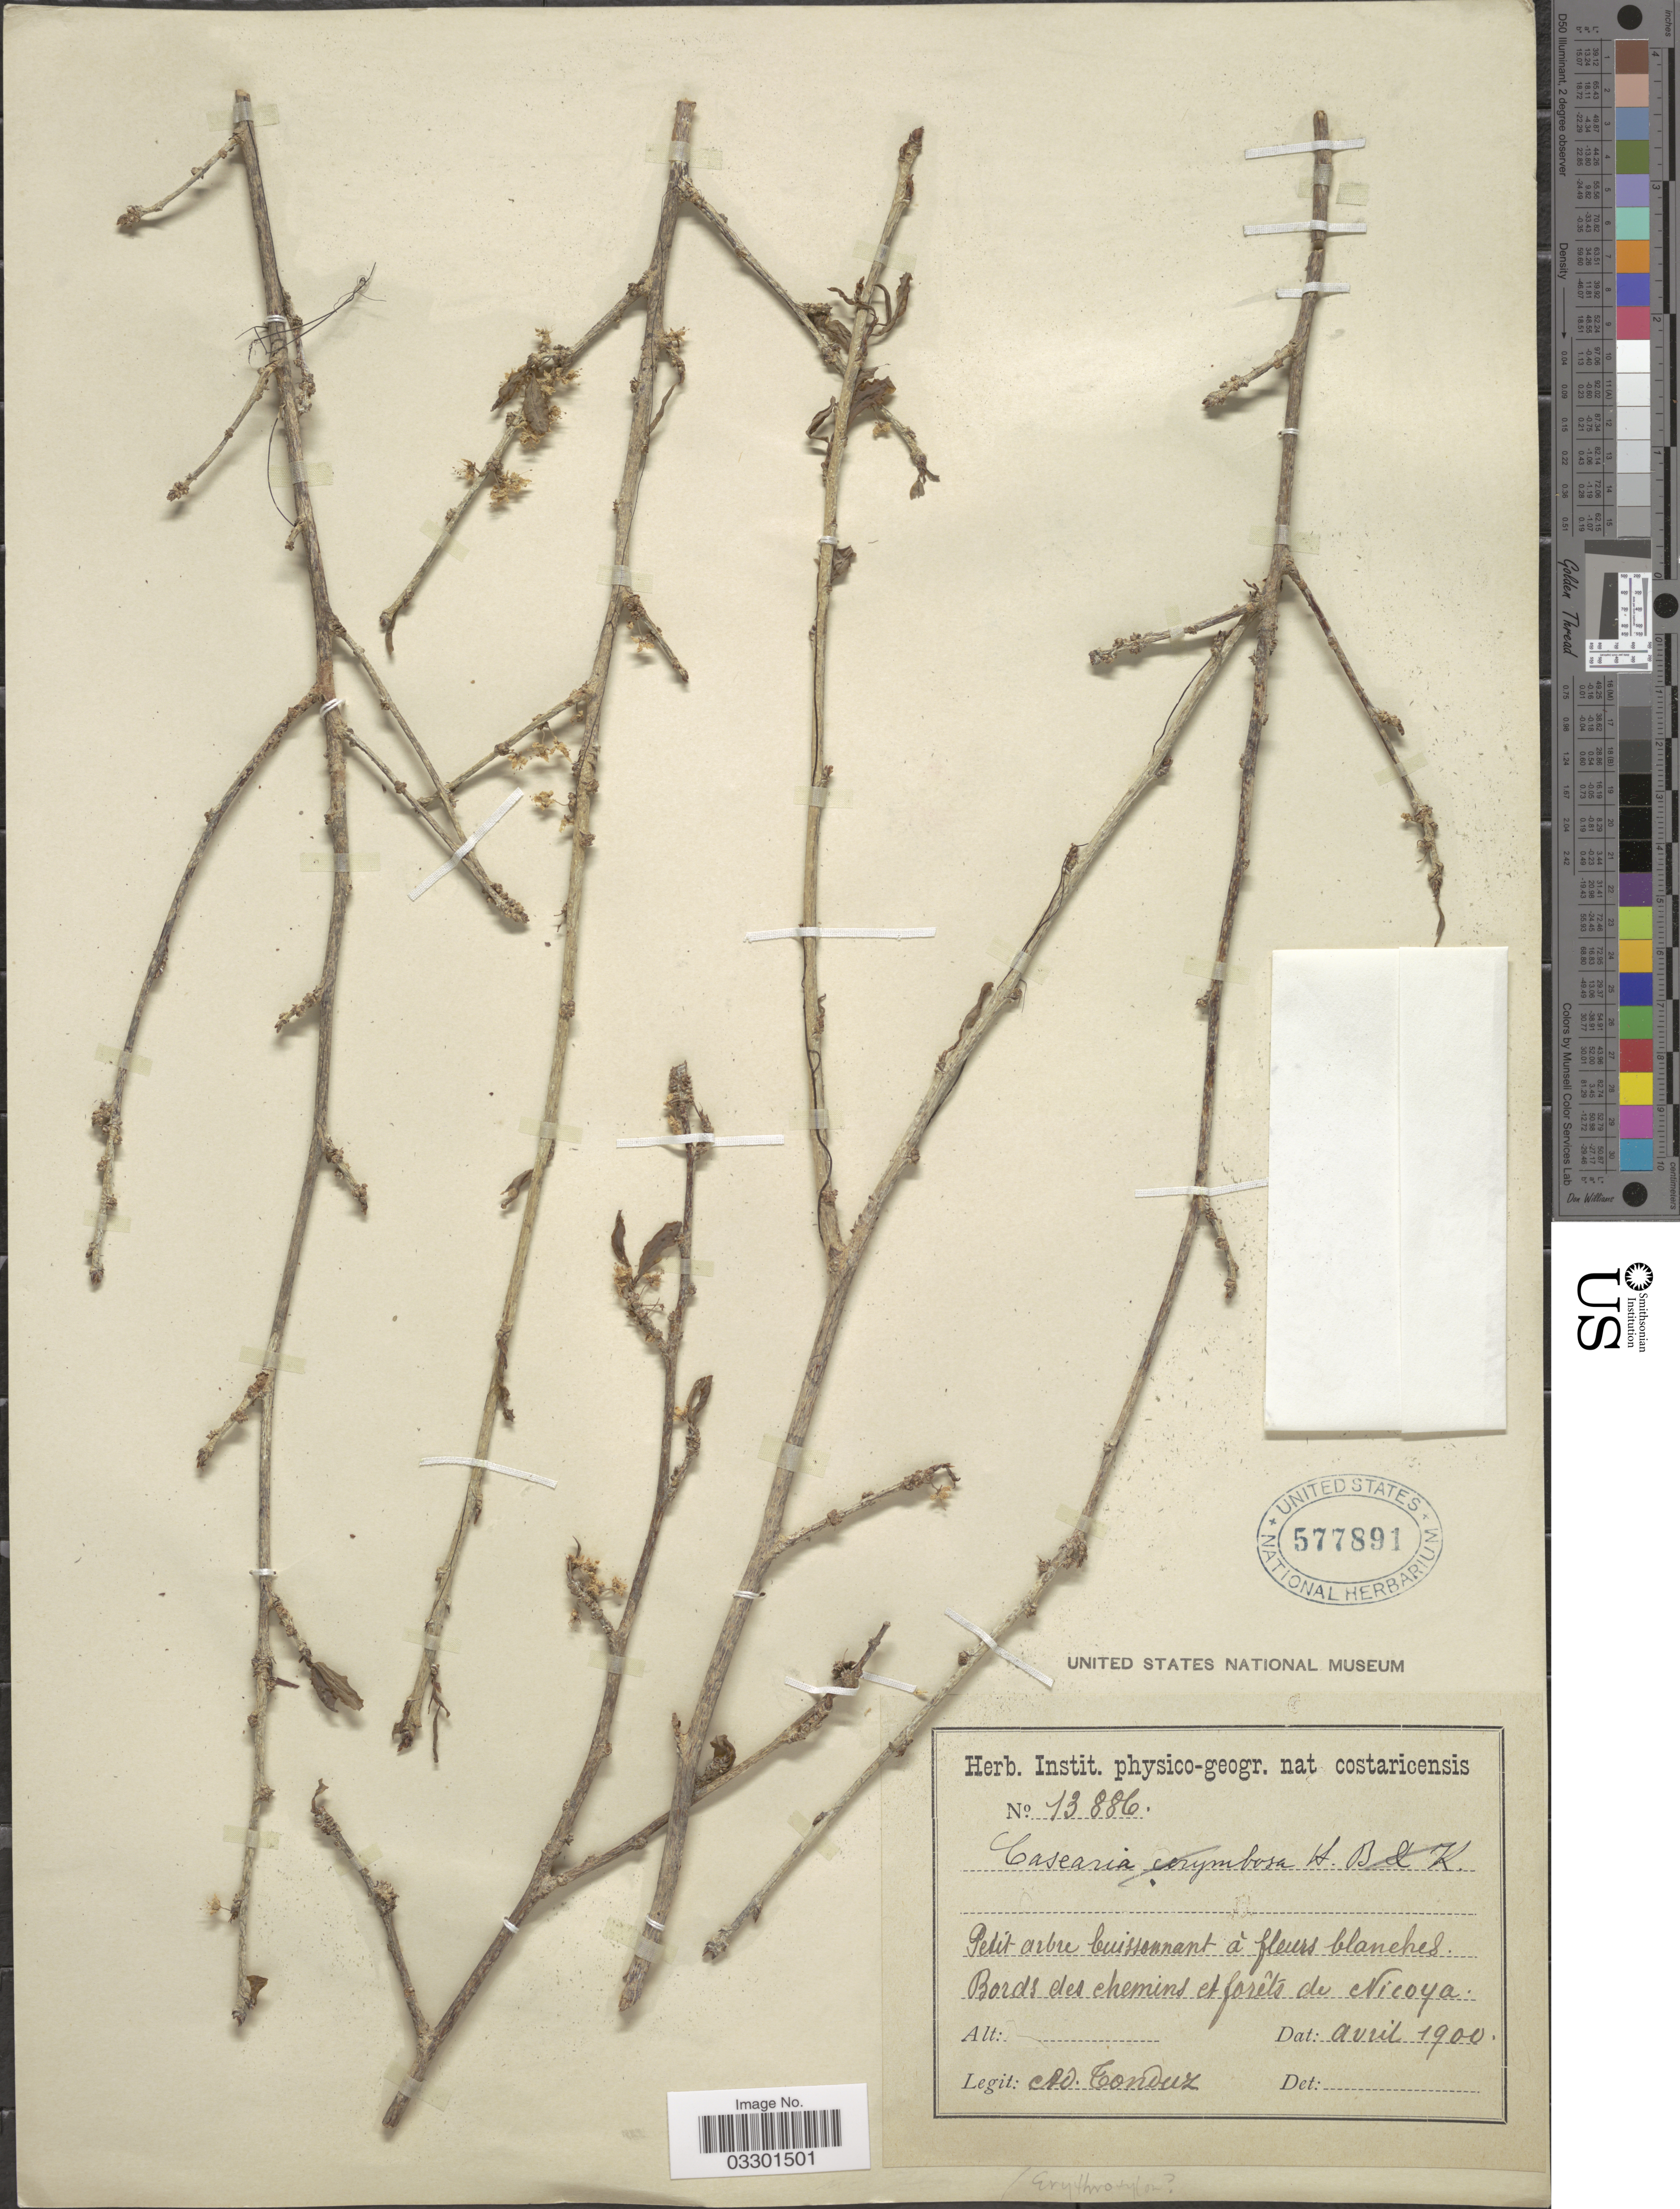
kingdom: Plantae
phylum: Tracheophyta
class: Magnoliopsida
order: Malpighiales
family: Erythroxylaceae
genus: Erythroxylum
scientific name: Erythroxylum sp.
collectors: A. Tonduz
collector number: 13886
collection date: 1900-04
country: Costa Rica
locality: Bords des chemins et forêts de Nicoya.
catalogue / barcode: US 577891